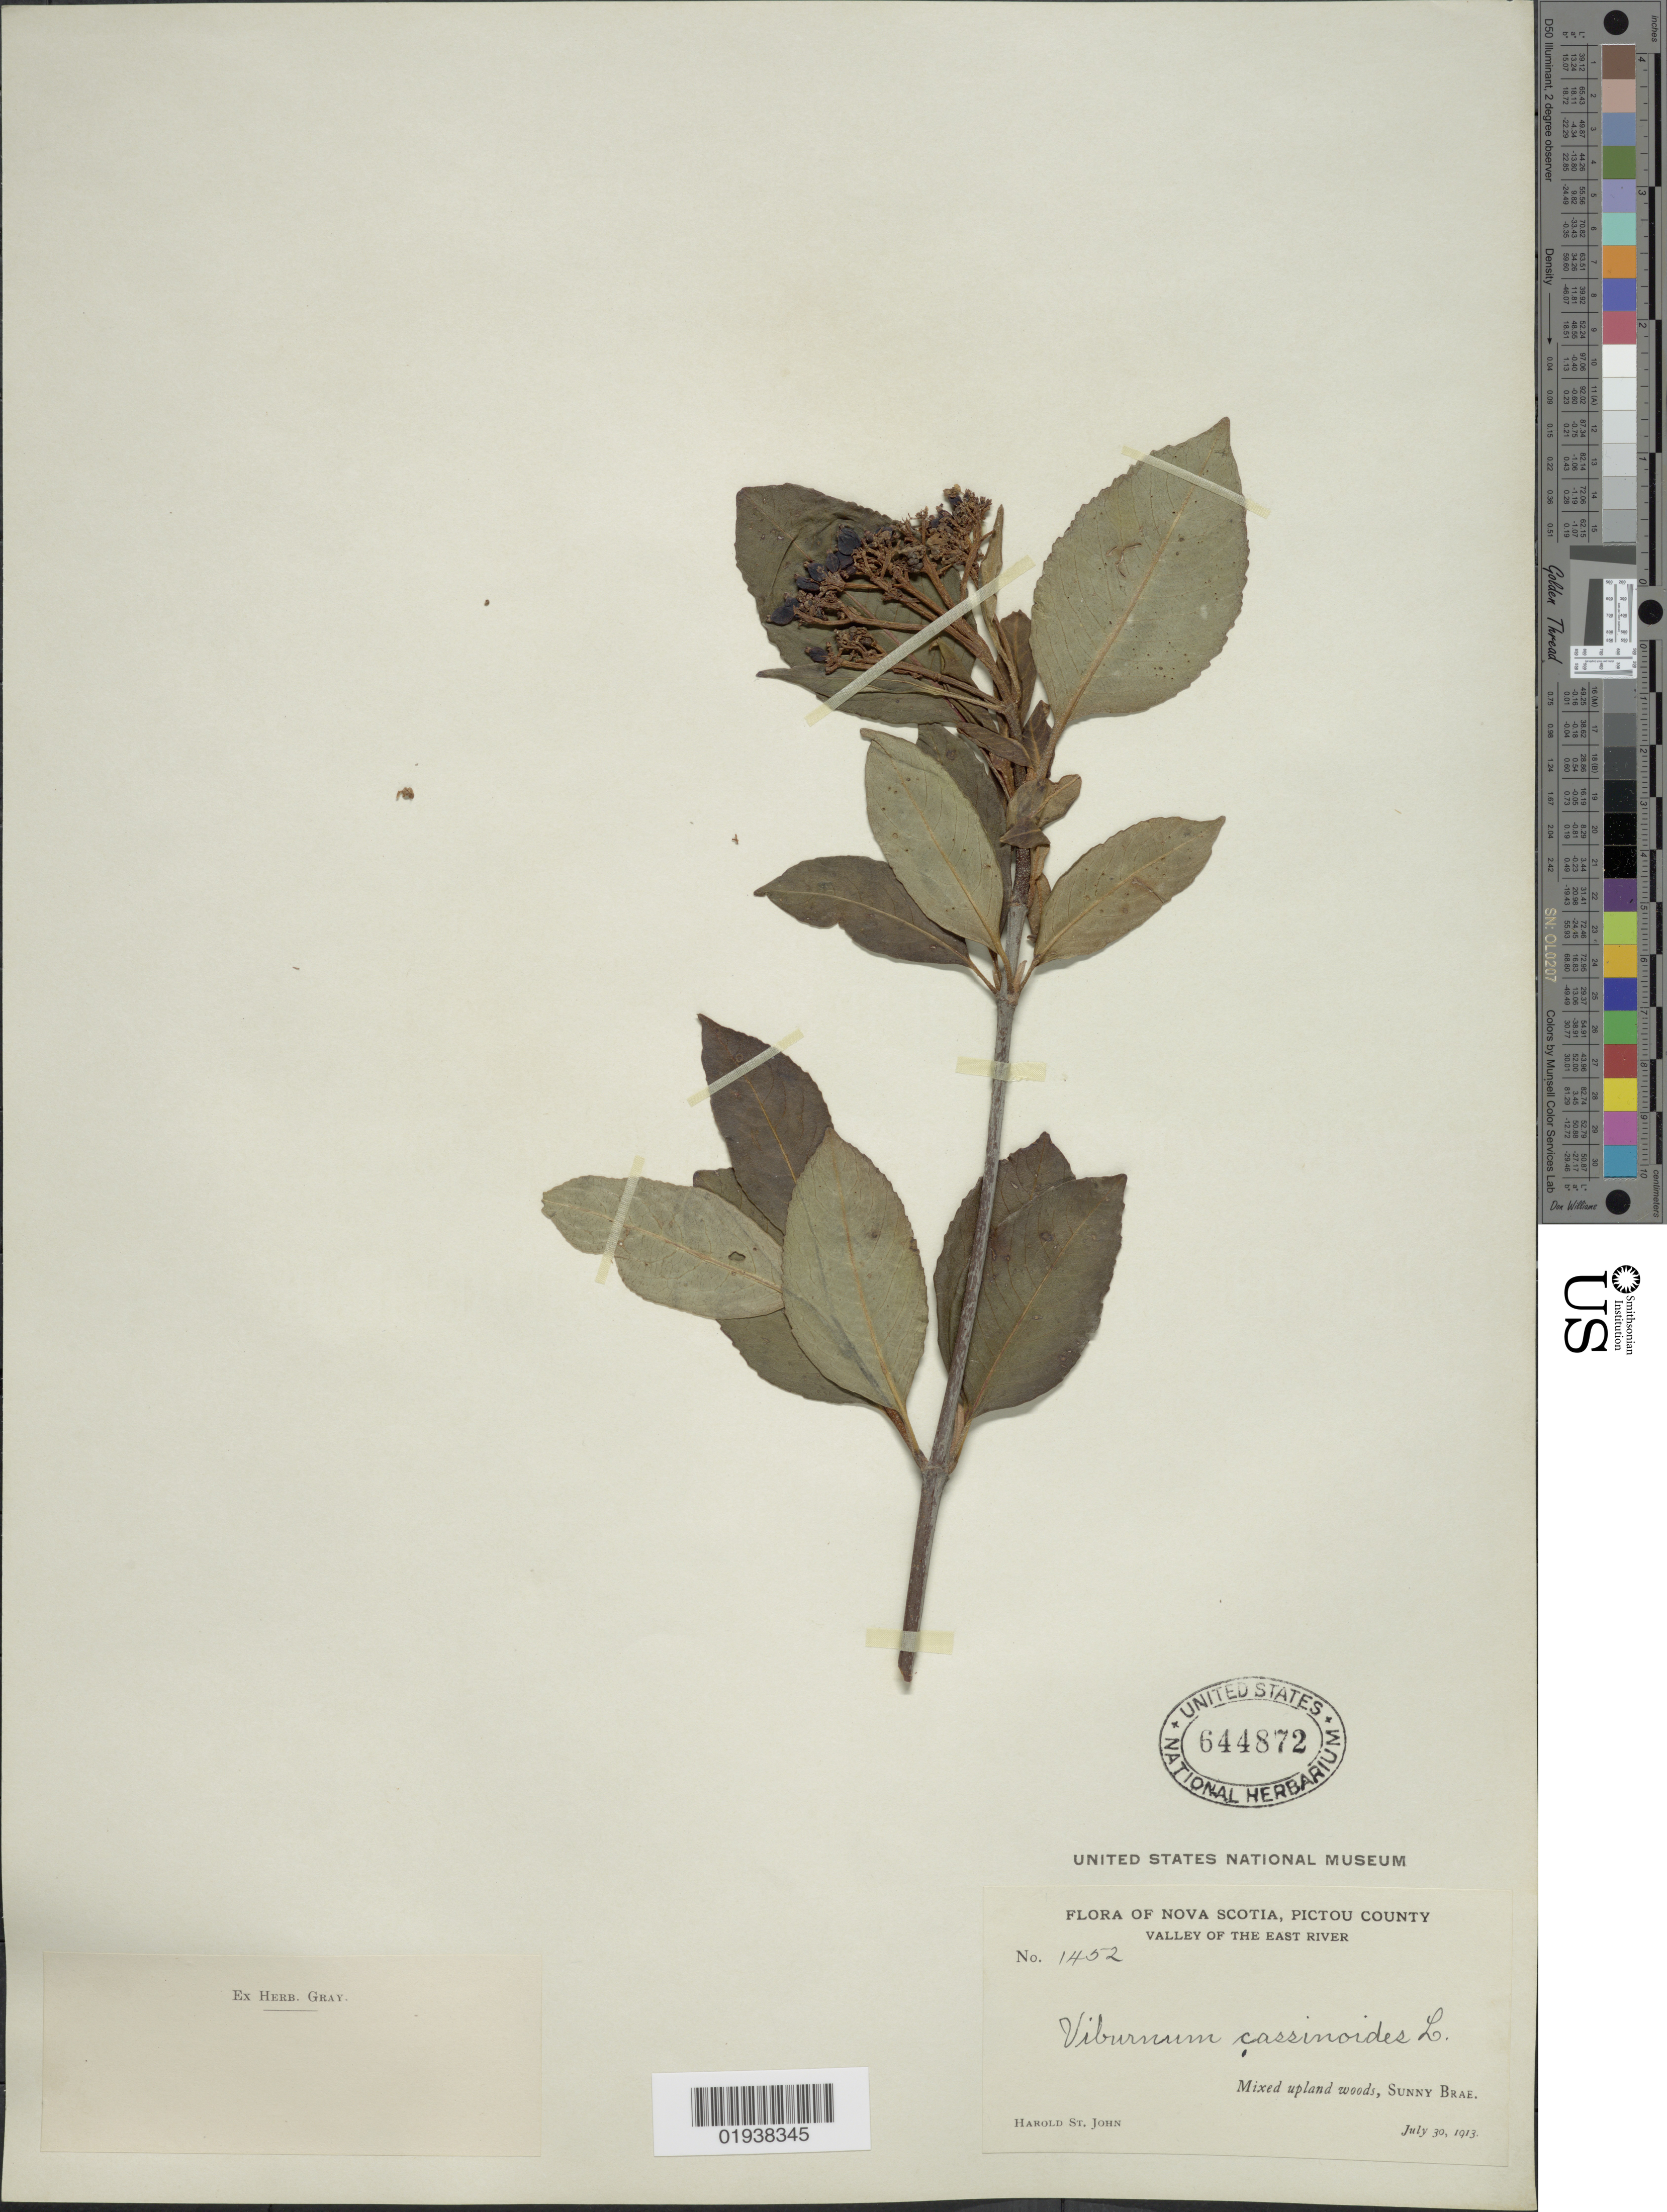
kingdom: Plantae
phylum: Tracheophyta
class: Magnoliopsida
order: Dipsacales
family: Viburnaceae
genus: Viburnum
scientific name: Viburnum cassinoides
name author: L.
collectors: H. St. John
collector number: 1452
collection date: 1913-07-30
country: Canada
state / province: Nova Scotia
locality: Pictou County. Valley of The East River. Mixed upland woods, Sunny Brae.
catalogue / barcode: US 644872